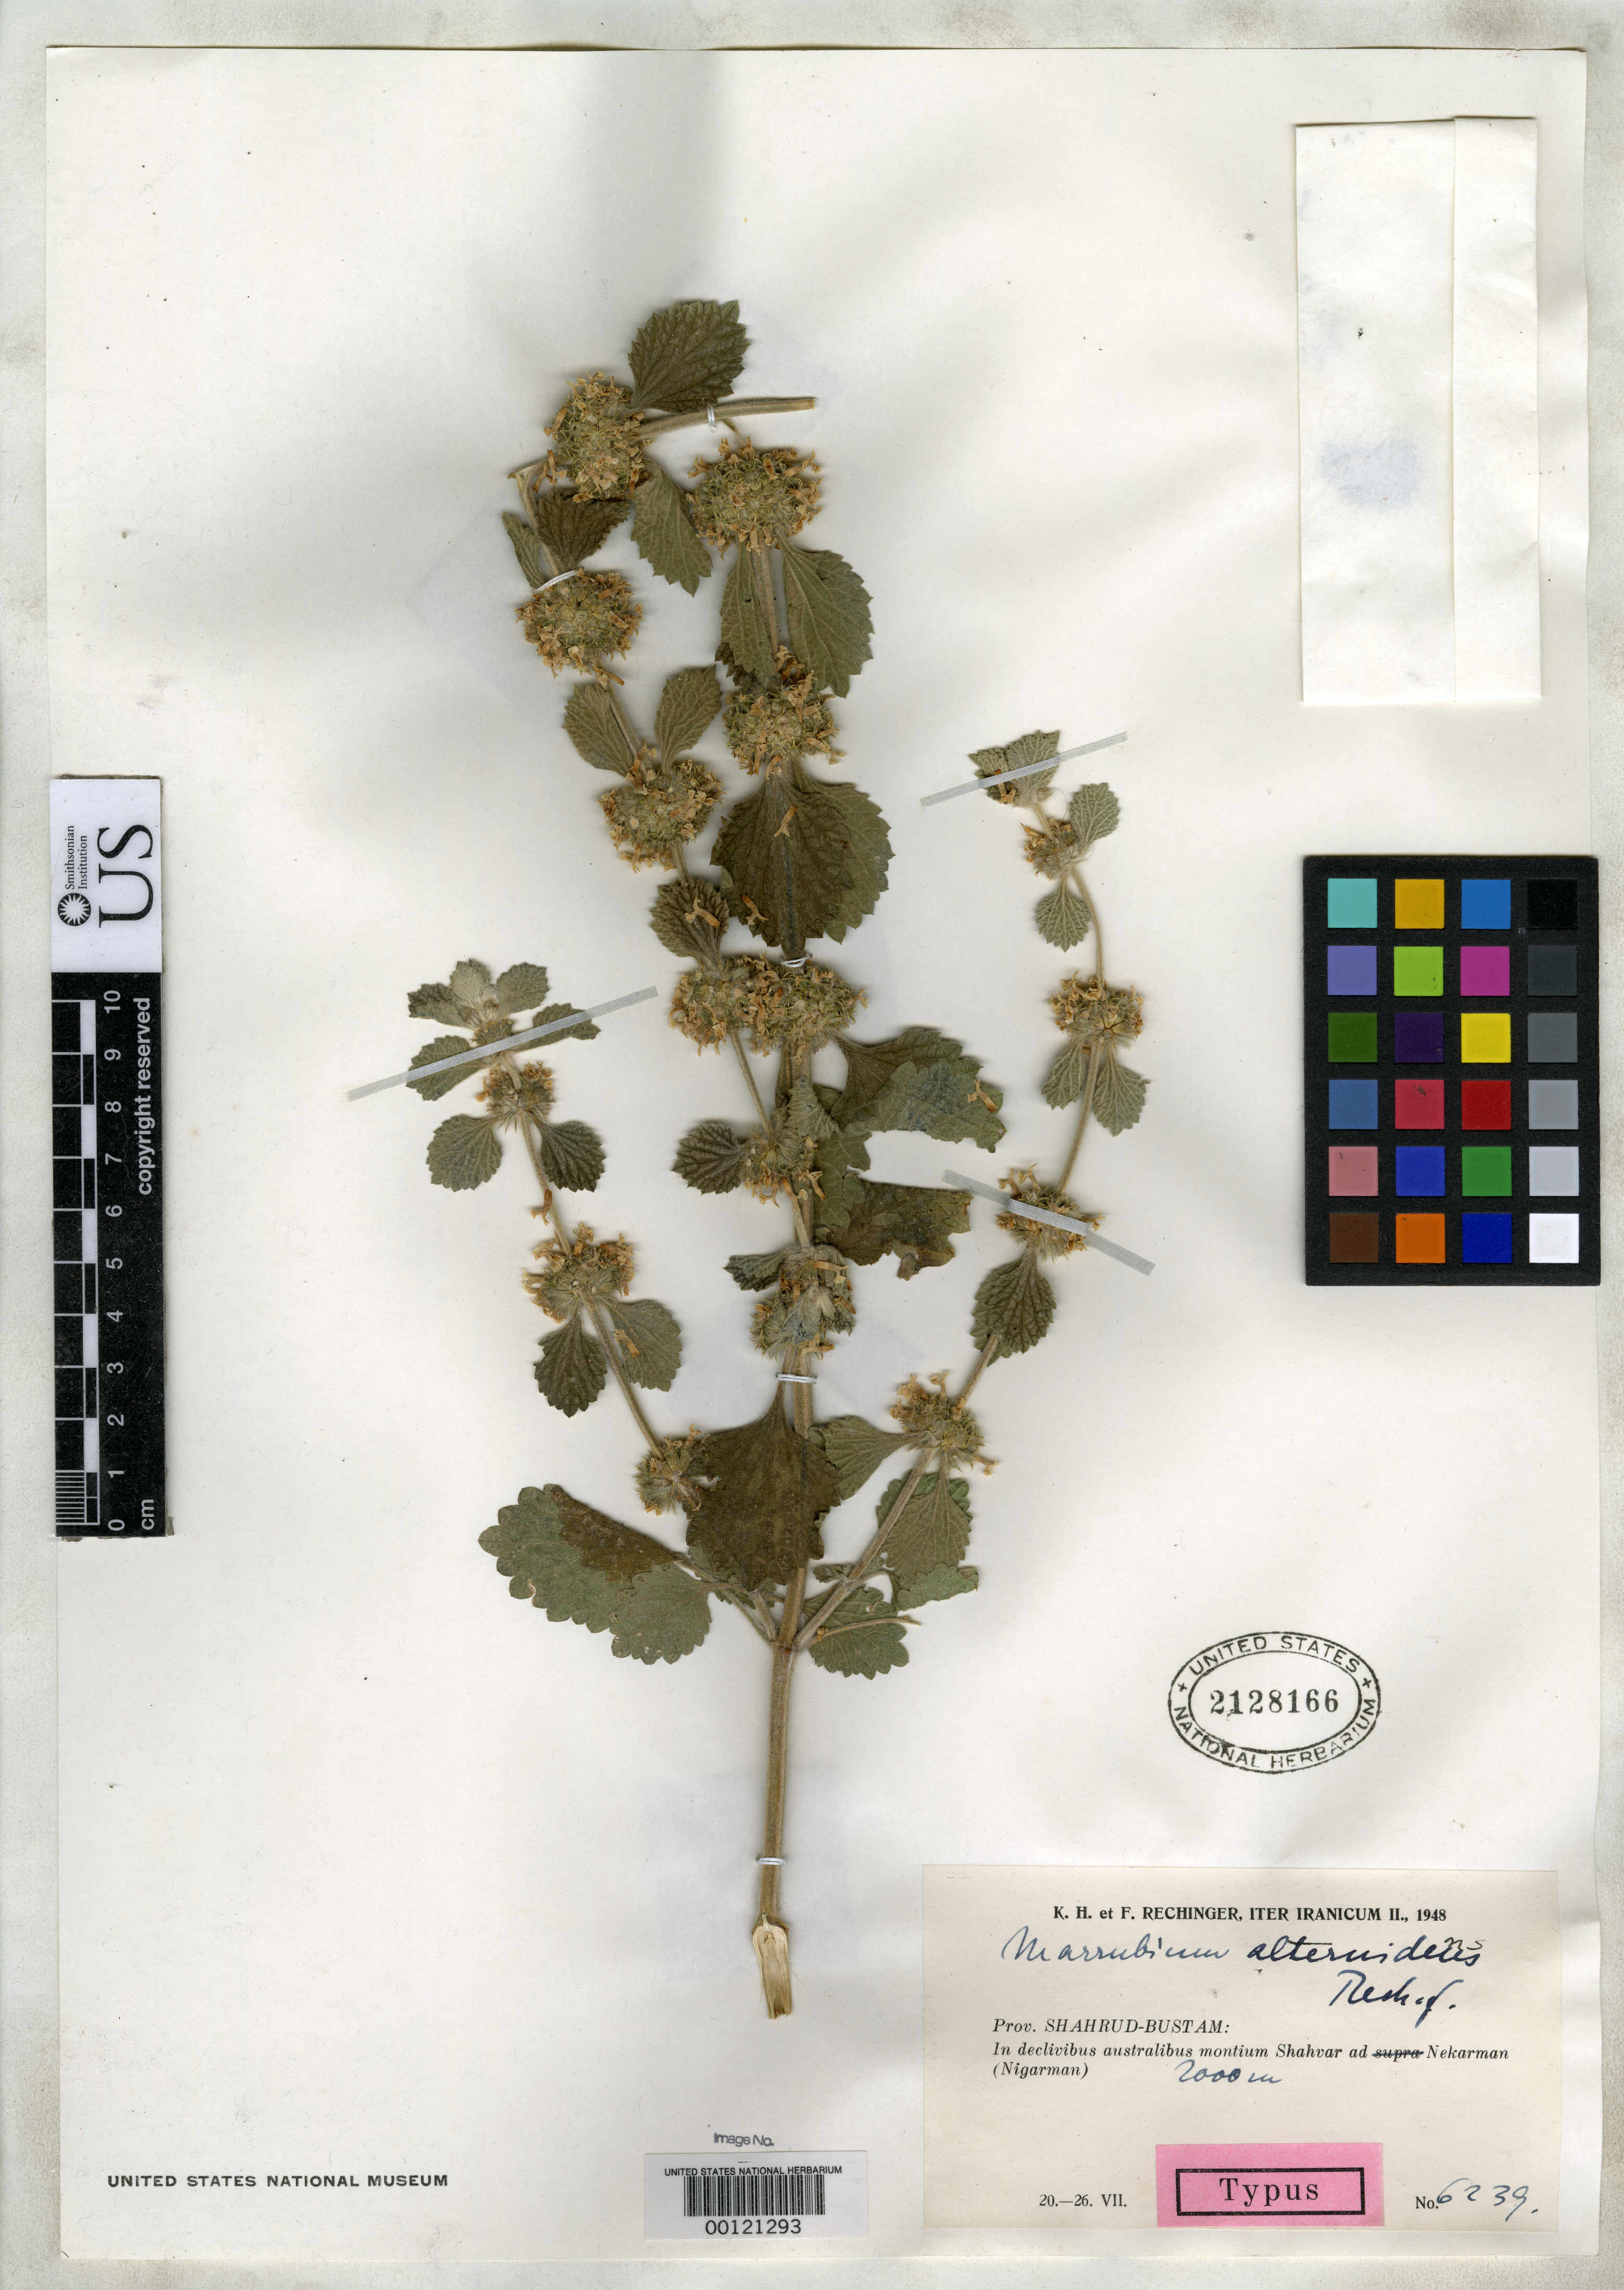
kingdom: Plantae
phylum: Tracheophyta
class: Magnoliopsida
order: Lamiales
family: Lamiaceae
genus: Marrubium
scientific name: Marrubium alternidens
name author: Rech. f.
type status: Isotype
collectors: K. H. Rechinger & F. Rechinger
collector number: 6239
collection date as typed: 20 Jul 1948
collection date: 1948-07-20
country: Iran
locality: Nekarman.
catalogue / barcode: US 2128166